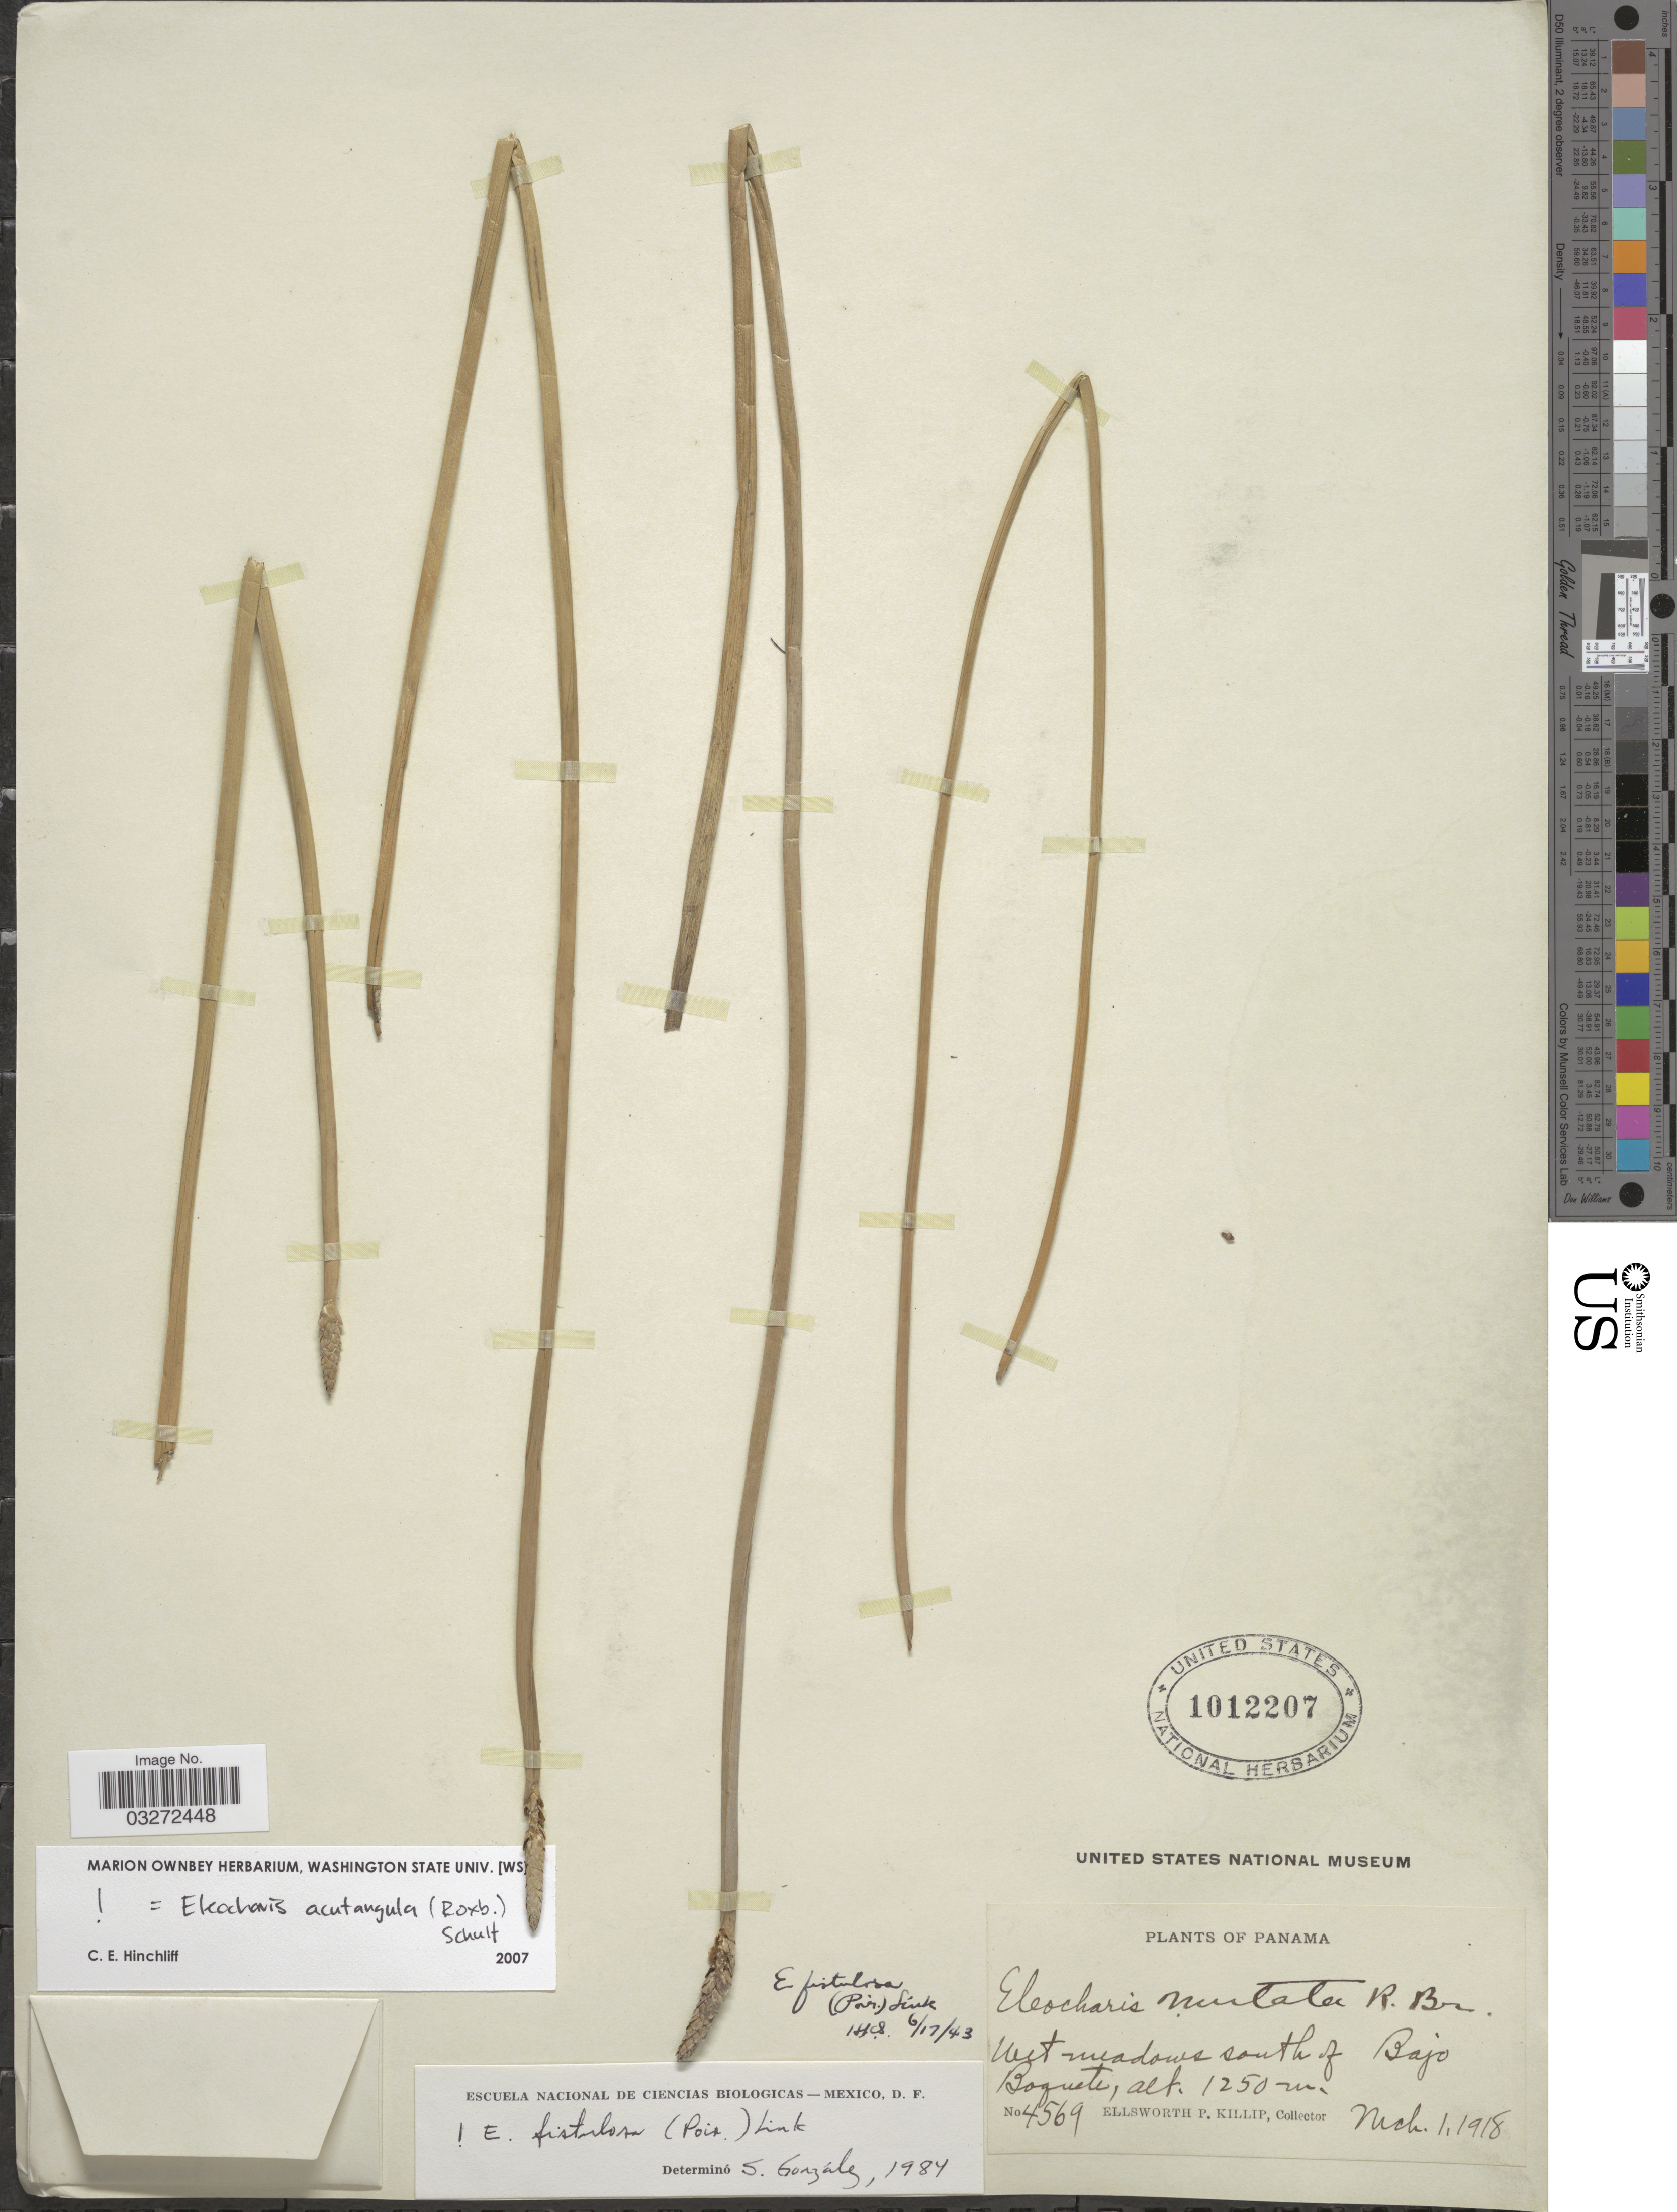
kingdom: Plantae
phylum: Tracheophyta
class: Liliopsida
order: Poales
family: Cyperaceae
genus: Eleocharis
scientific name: Eleocharis acutangula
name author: (Roxb.) Schult.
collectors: E. P. Killip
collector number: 4569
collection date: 1918-03-01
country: Panama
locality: Wet meadows south of Bajo Boguete.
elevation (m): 1250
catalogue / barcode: US 1012207